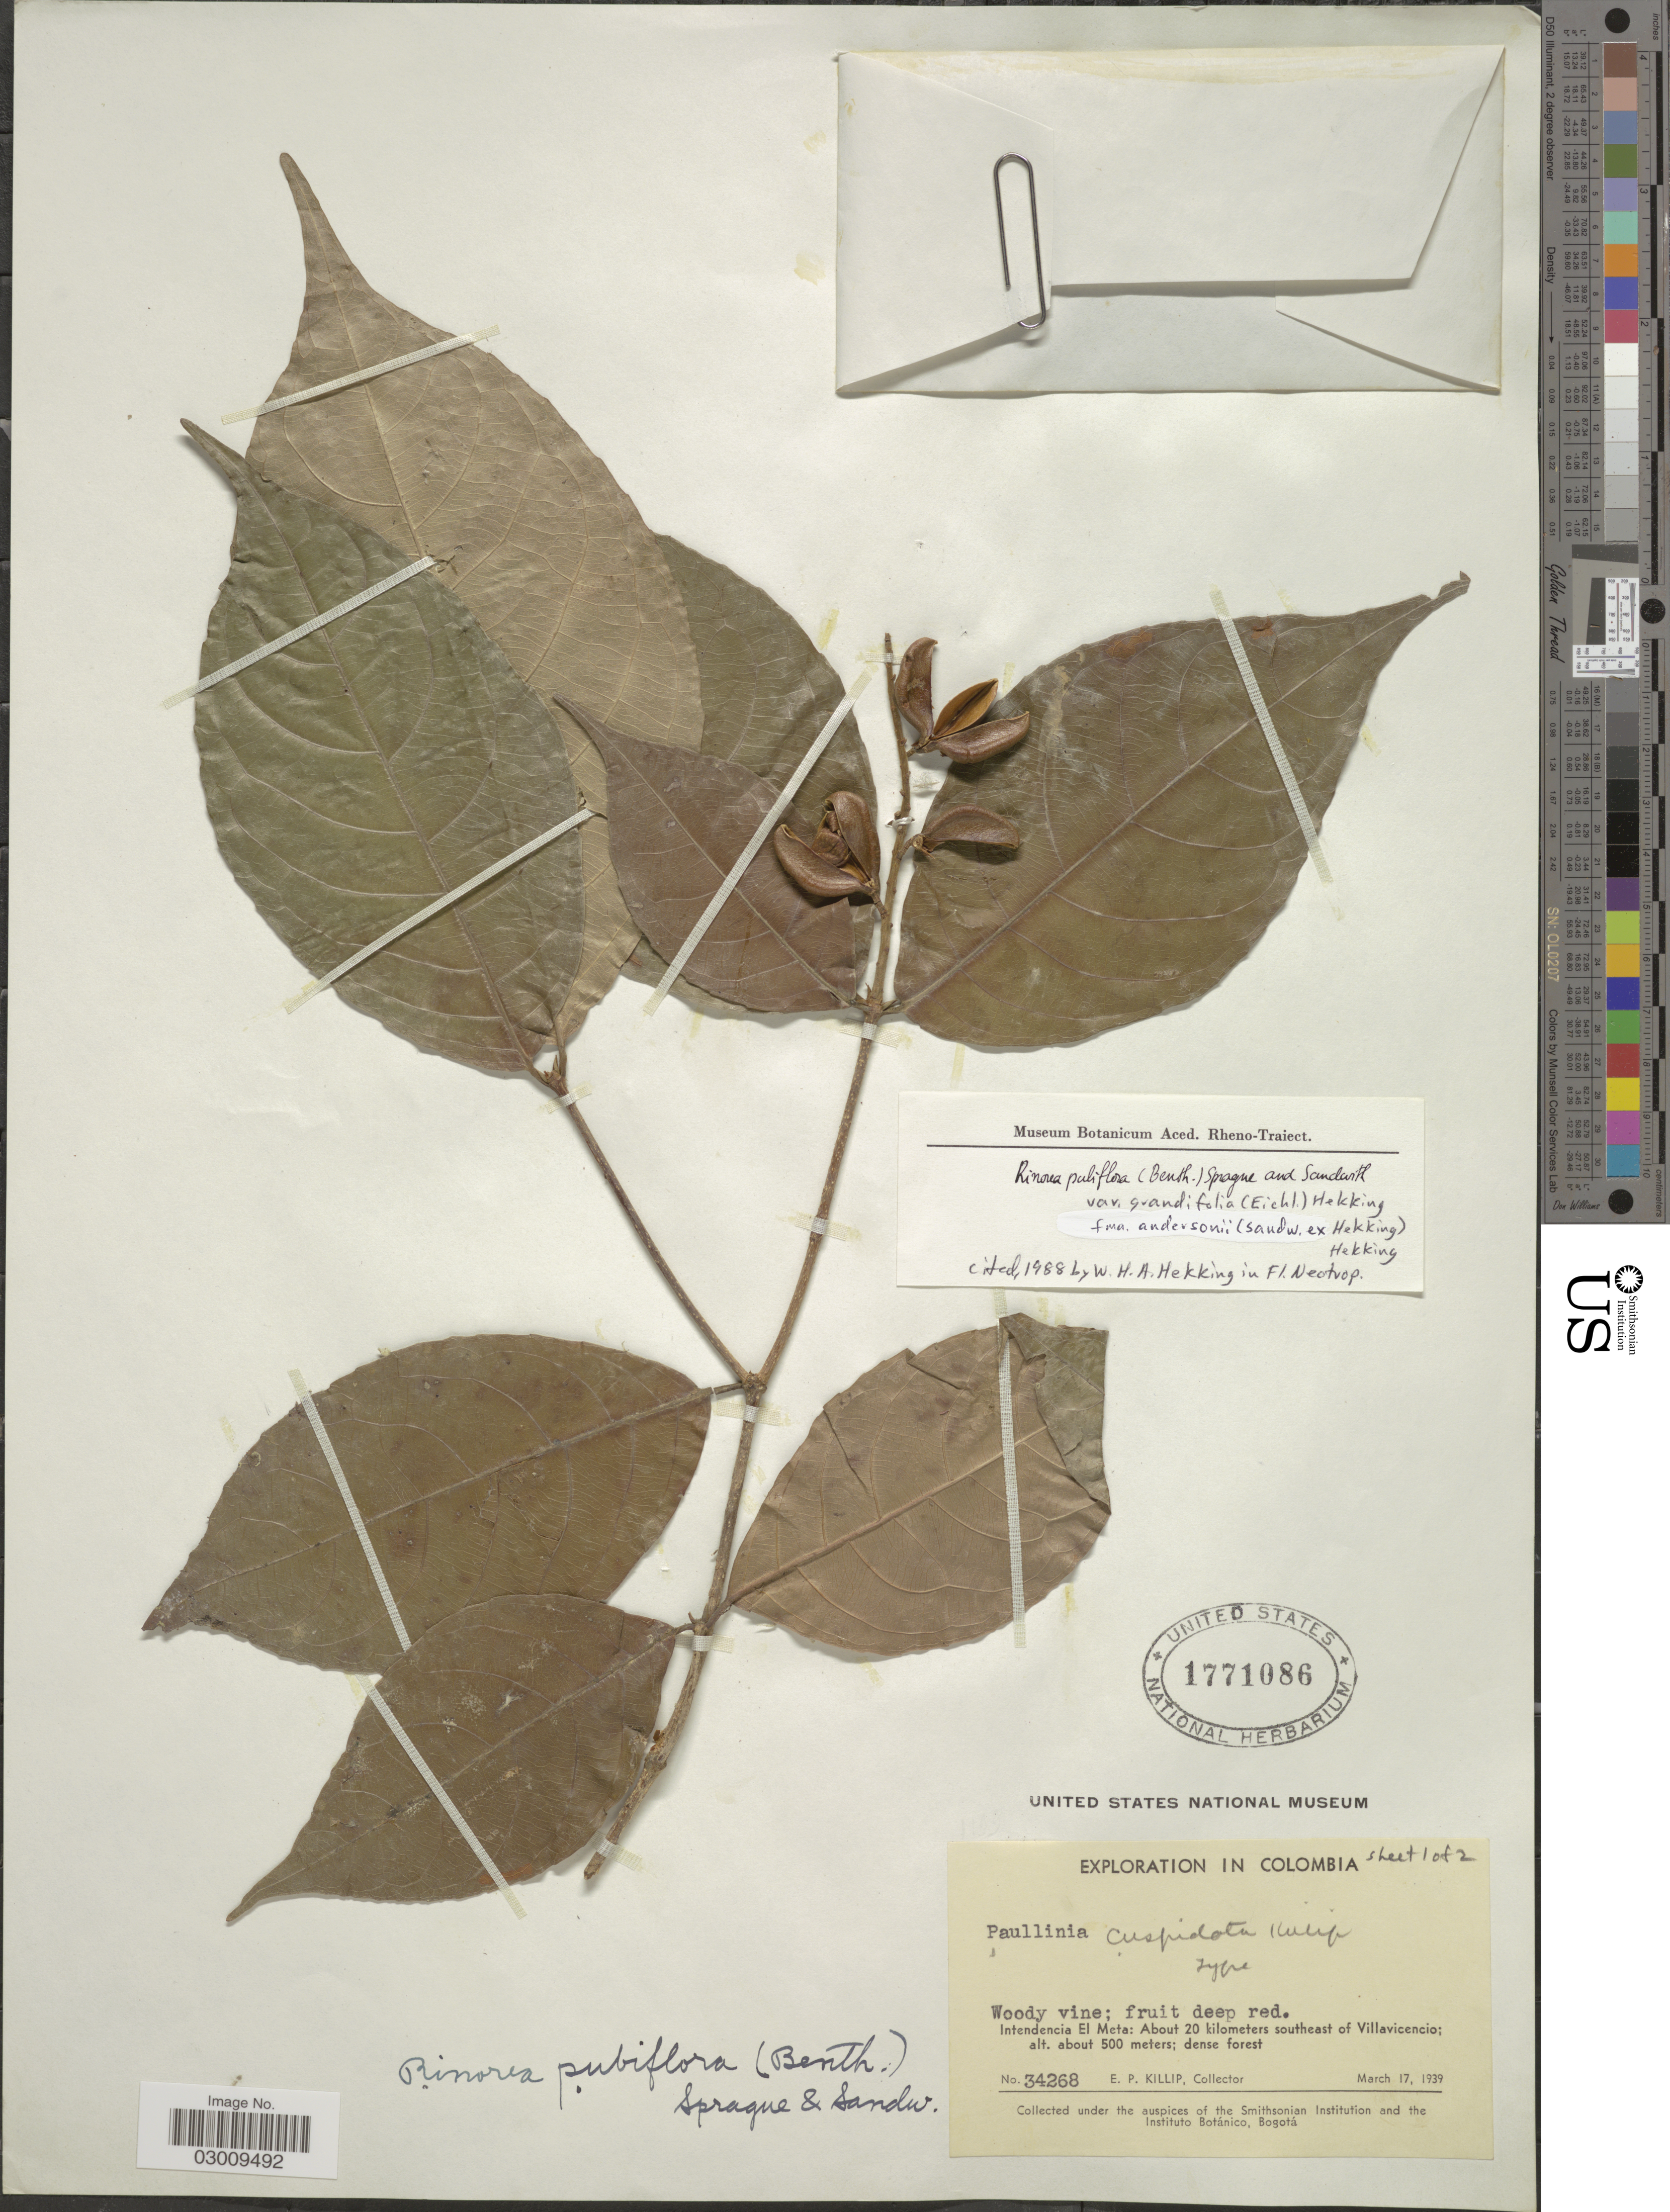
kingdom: Plantae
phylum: Tracheophyta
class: Magnoliopsida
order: Malpighiales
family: Violaceae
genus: Rinorea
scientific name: Rinorea grandifolia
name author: Melch.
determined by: Hoyos-Gomez, S. E.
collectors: E. P. Killip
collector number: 34268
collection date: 1939-03-17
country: Colombia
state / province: Meta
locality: Intendencia El Meta: About 20 kilometers southeast of Villavicencio.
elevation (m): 500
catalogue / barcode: US 1771086